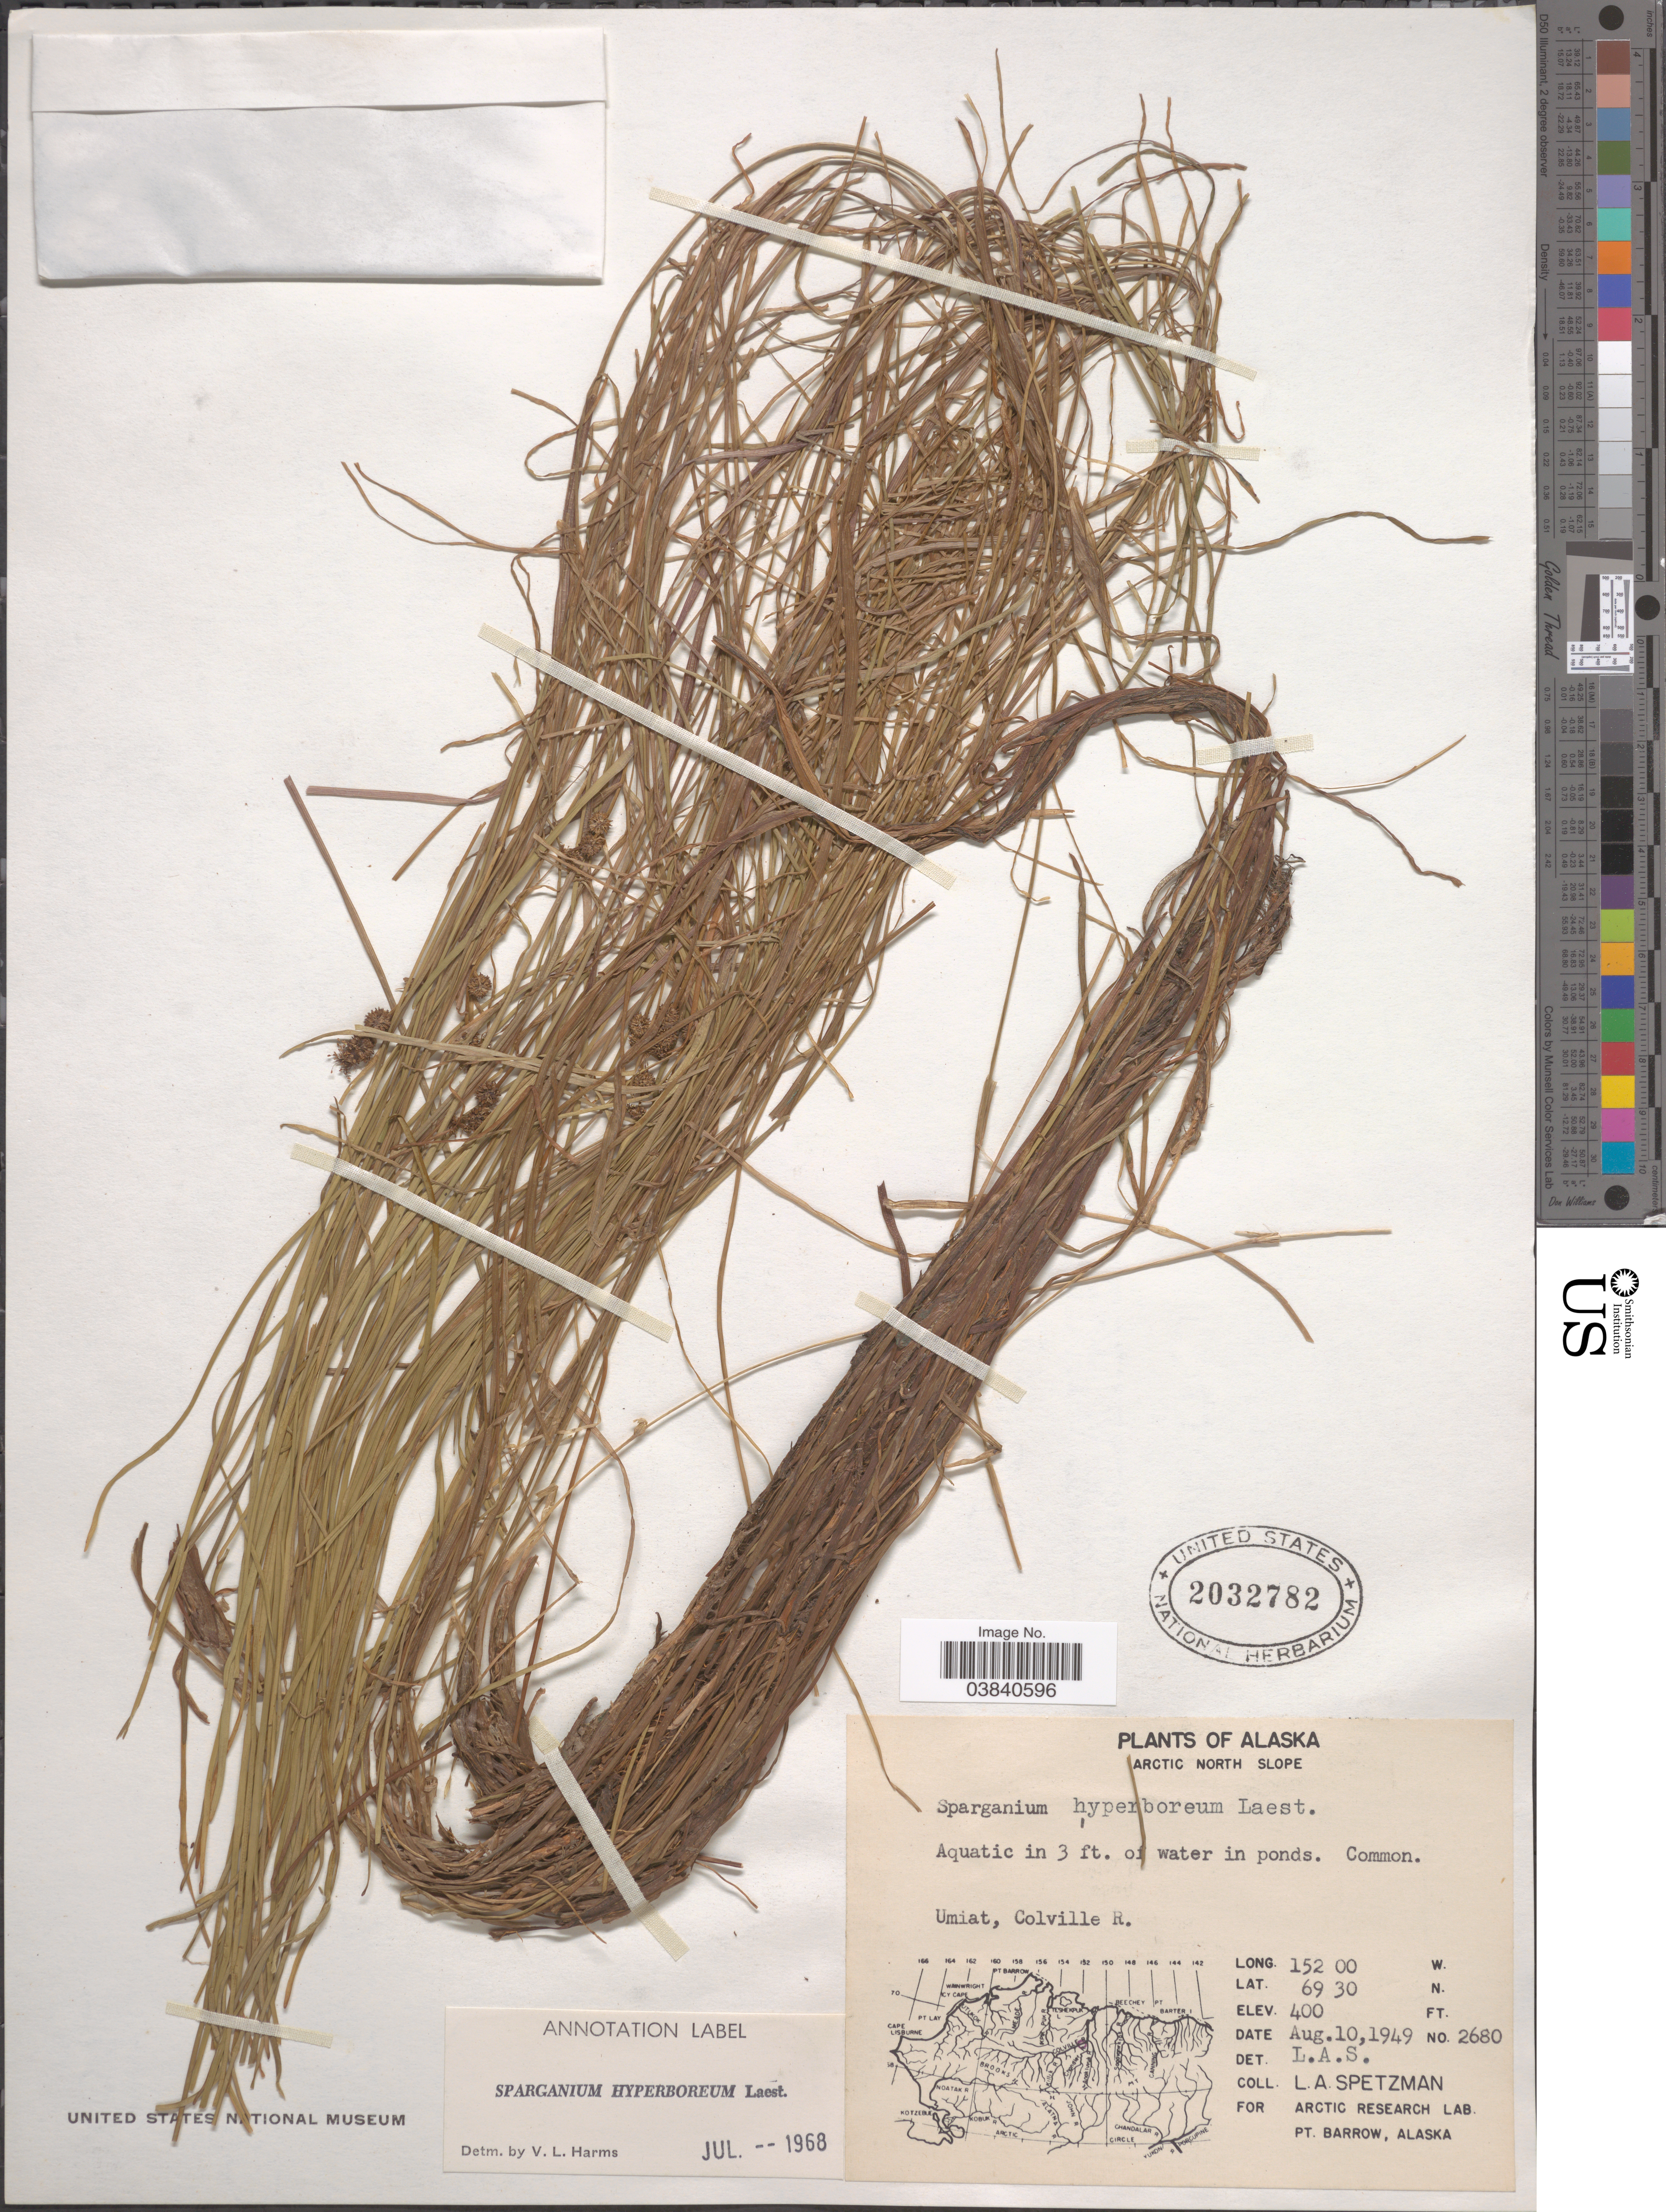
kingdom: Plantae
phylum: Tracheophyta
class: Liliopsida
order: Poales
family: Typhaceae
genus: Sparganium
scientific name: Sparganium hyperboreum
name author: Beurl. ex Laest.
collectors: L. Spetzman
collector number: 2680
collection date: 1949-08-10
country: United States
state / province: Alaska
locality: Arctic North Slope. Umiat, Colville R.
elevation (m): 122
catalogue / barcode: US 2032782